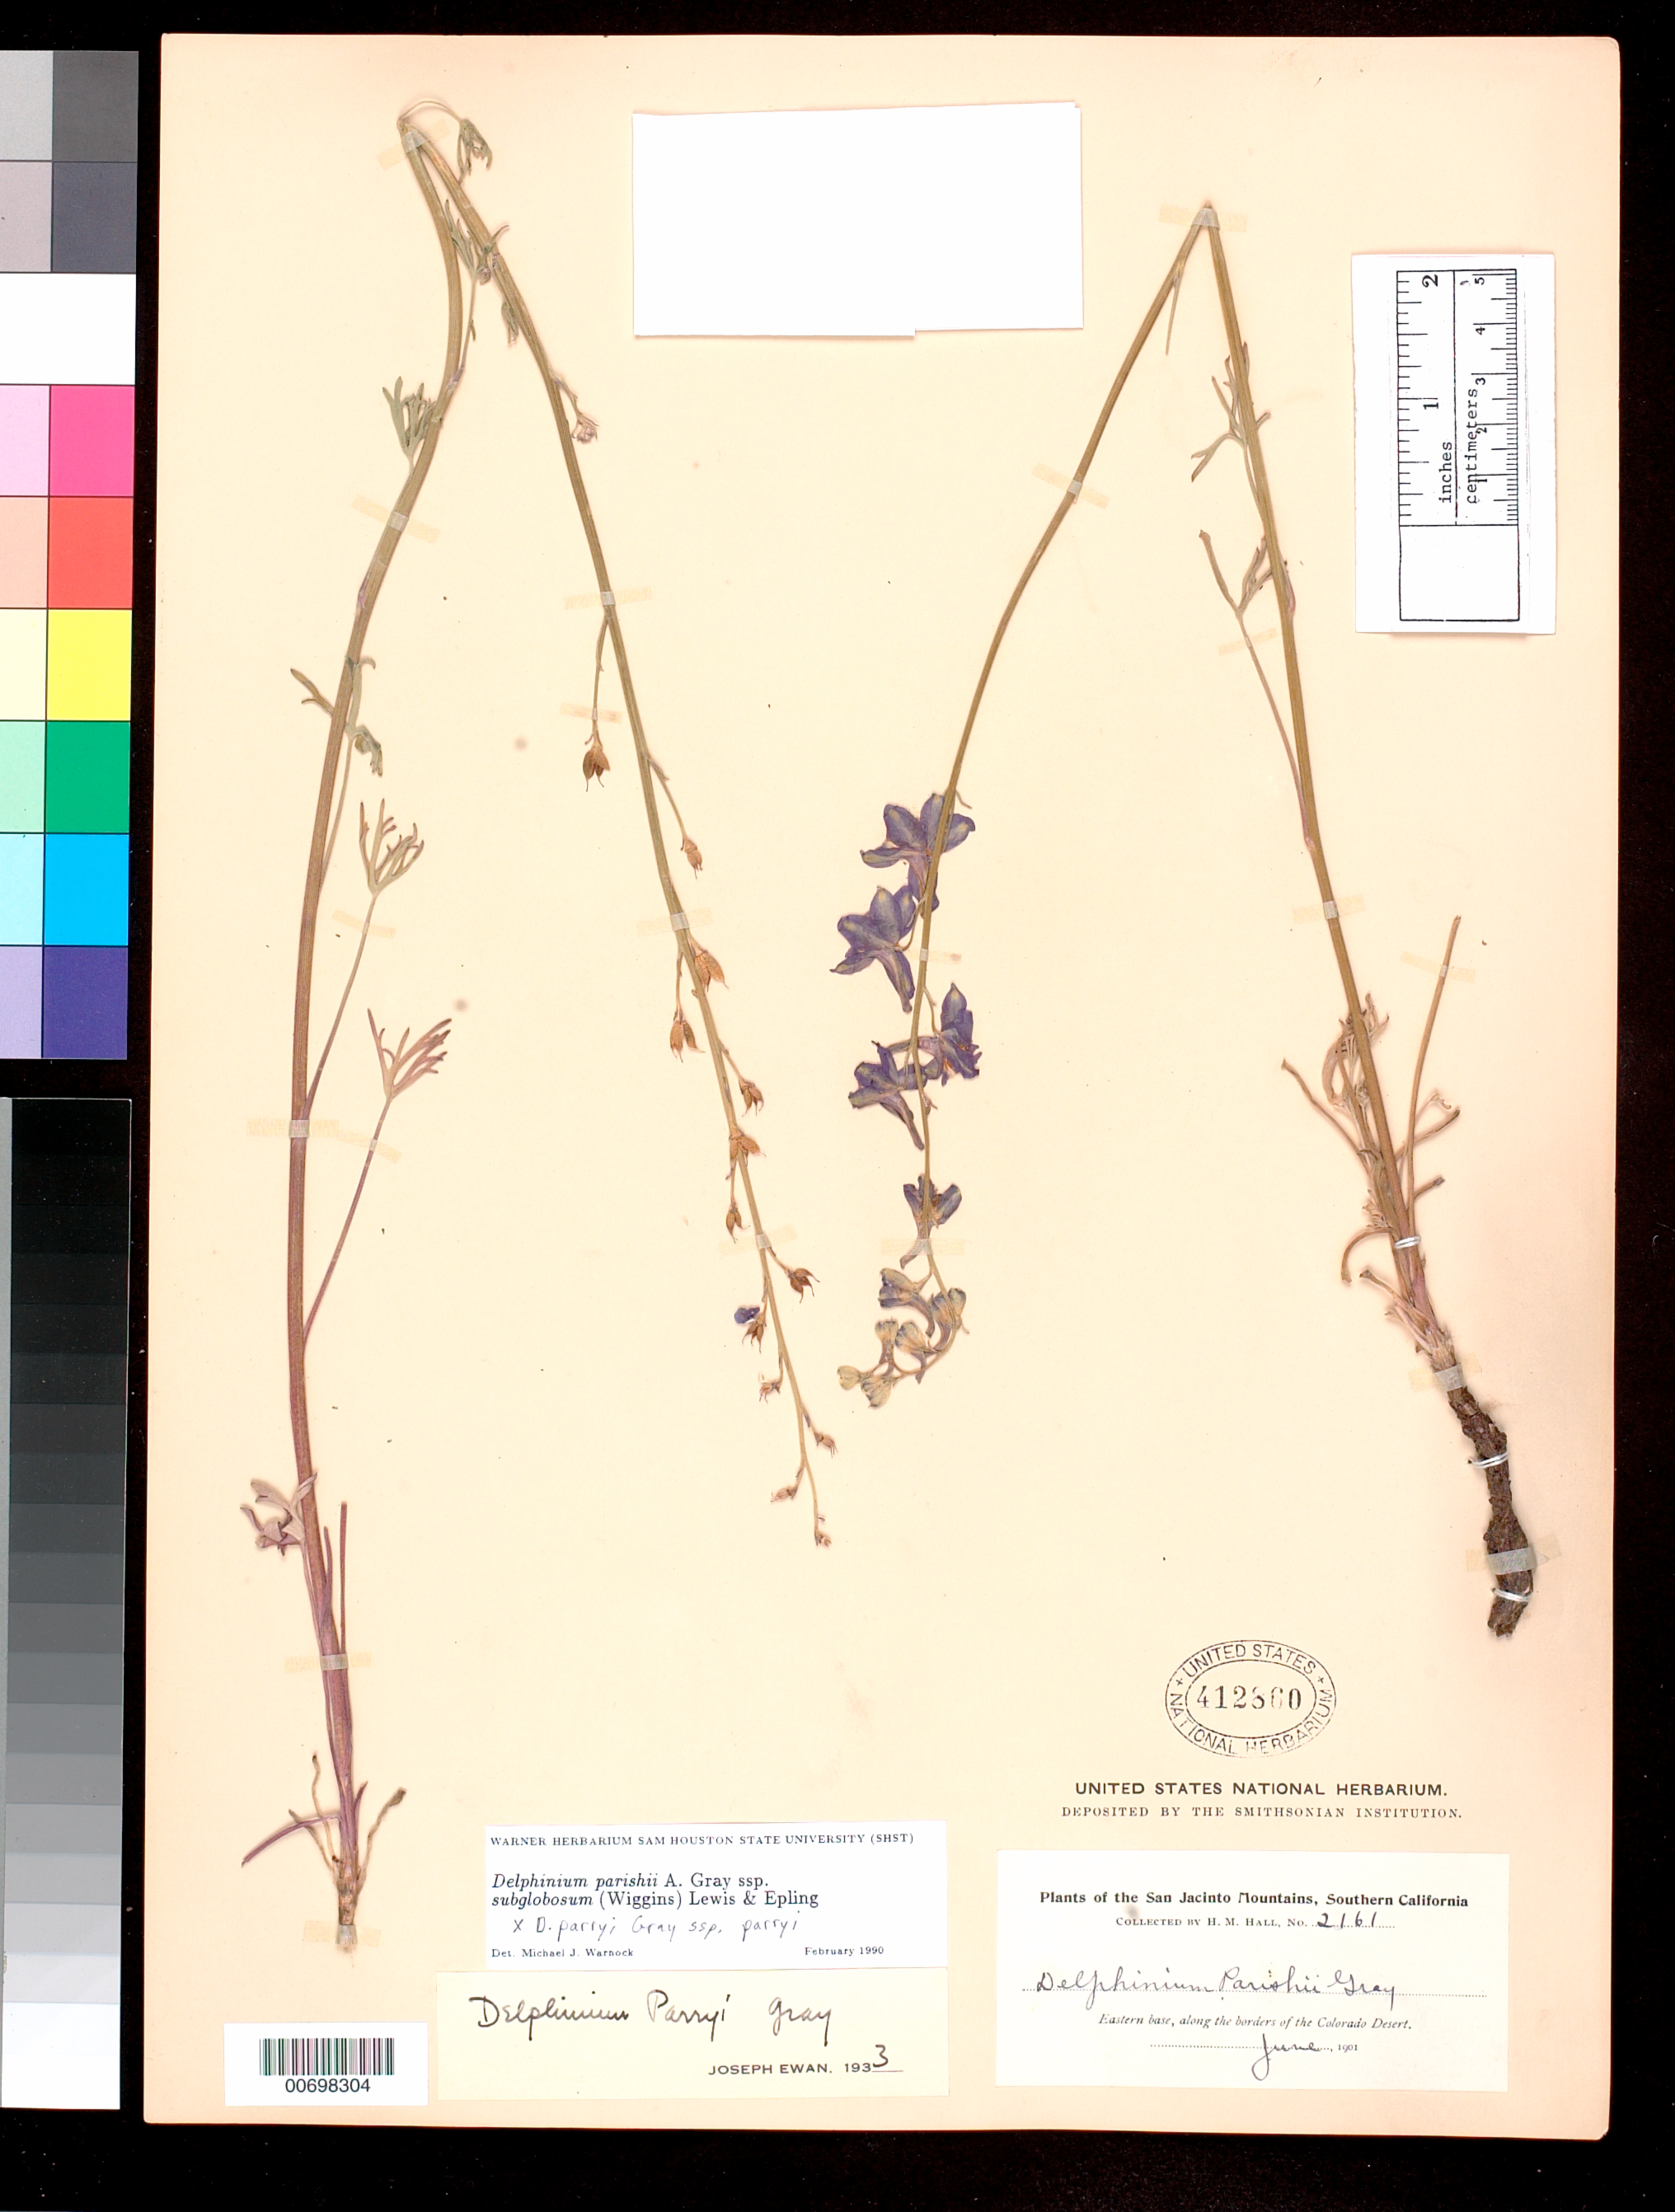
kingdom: Plantae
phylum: Tracheophyta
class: Magnoliopsida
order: Ranunculales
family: Ranunculaceae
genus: Delphinium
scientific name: Delphinium parishii subsp. subglobosum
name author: (Wiggins) F. H. Lewis & Epling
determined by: Warnock, M. J., (SHST), Sam Houston State University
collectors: H. M. Hall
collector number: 2161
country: United States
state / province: California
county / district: Riverside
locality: San Jacinto Mts. Eastern base, along the borders of the Colorado Desert.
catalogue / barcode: US 412860